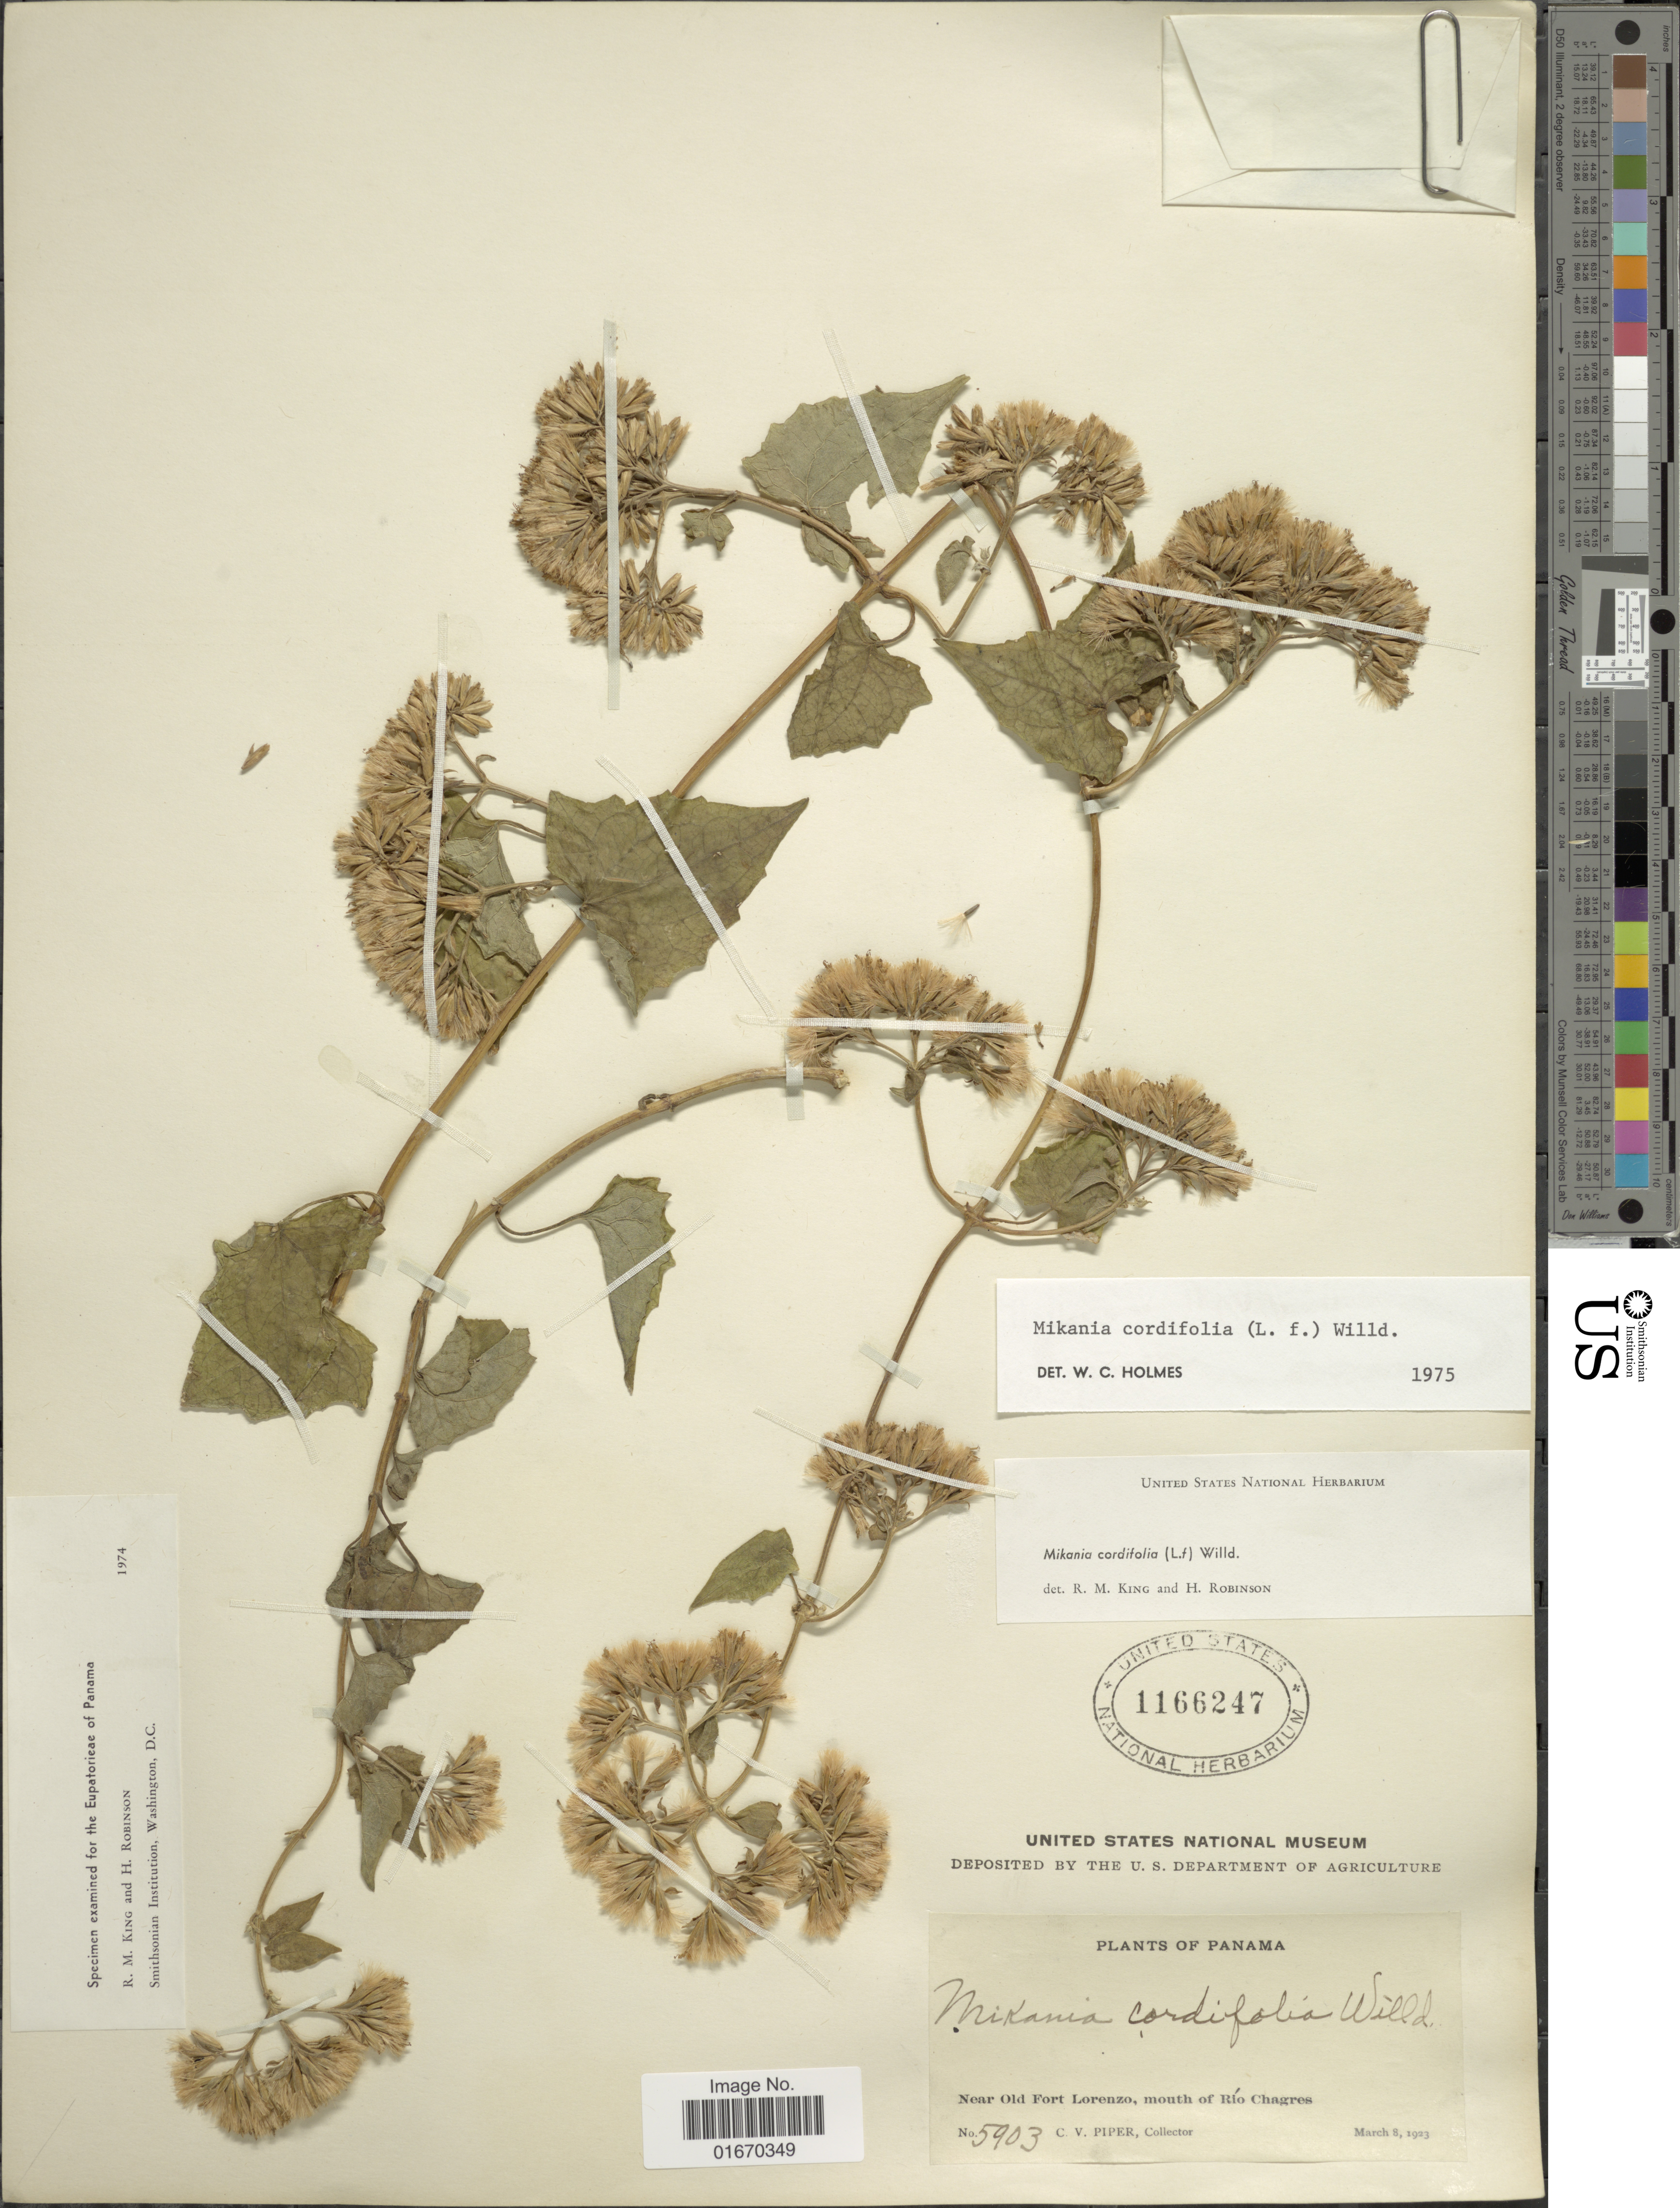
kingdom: Plantae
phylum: Tracheophyta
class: Magnoliopsida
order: Asterales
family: Asteraceae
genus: Mikania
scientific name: Mikania cordifolia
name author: Kunth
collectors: C. V. Piper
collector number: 5903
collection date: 1923-03-08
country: Panama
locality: Near Ols Fort Lorenzo, mouth of Rio Chagres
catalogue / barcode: US 1166247